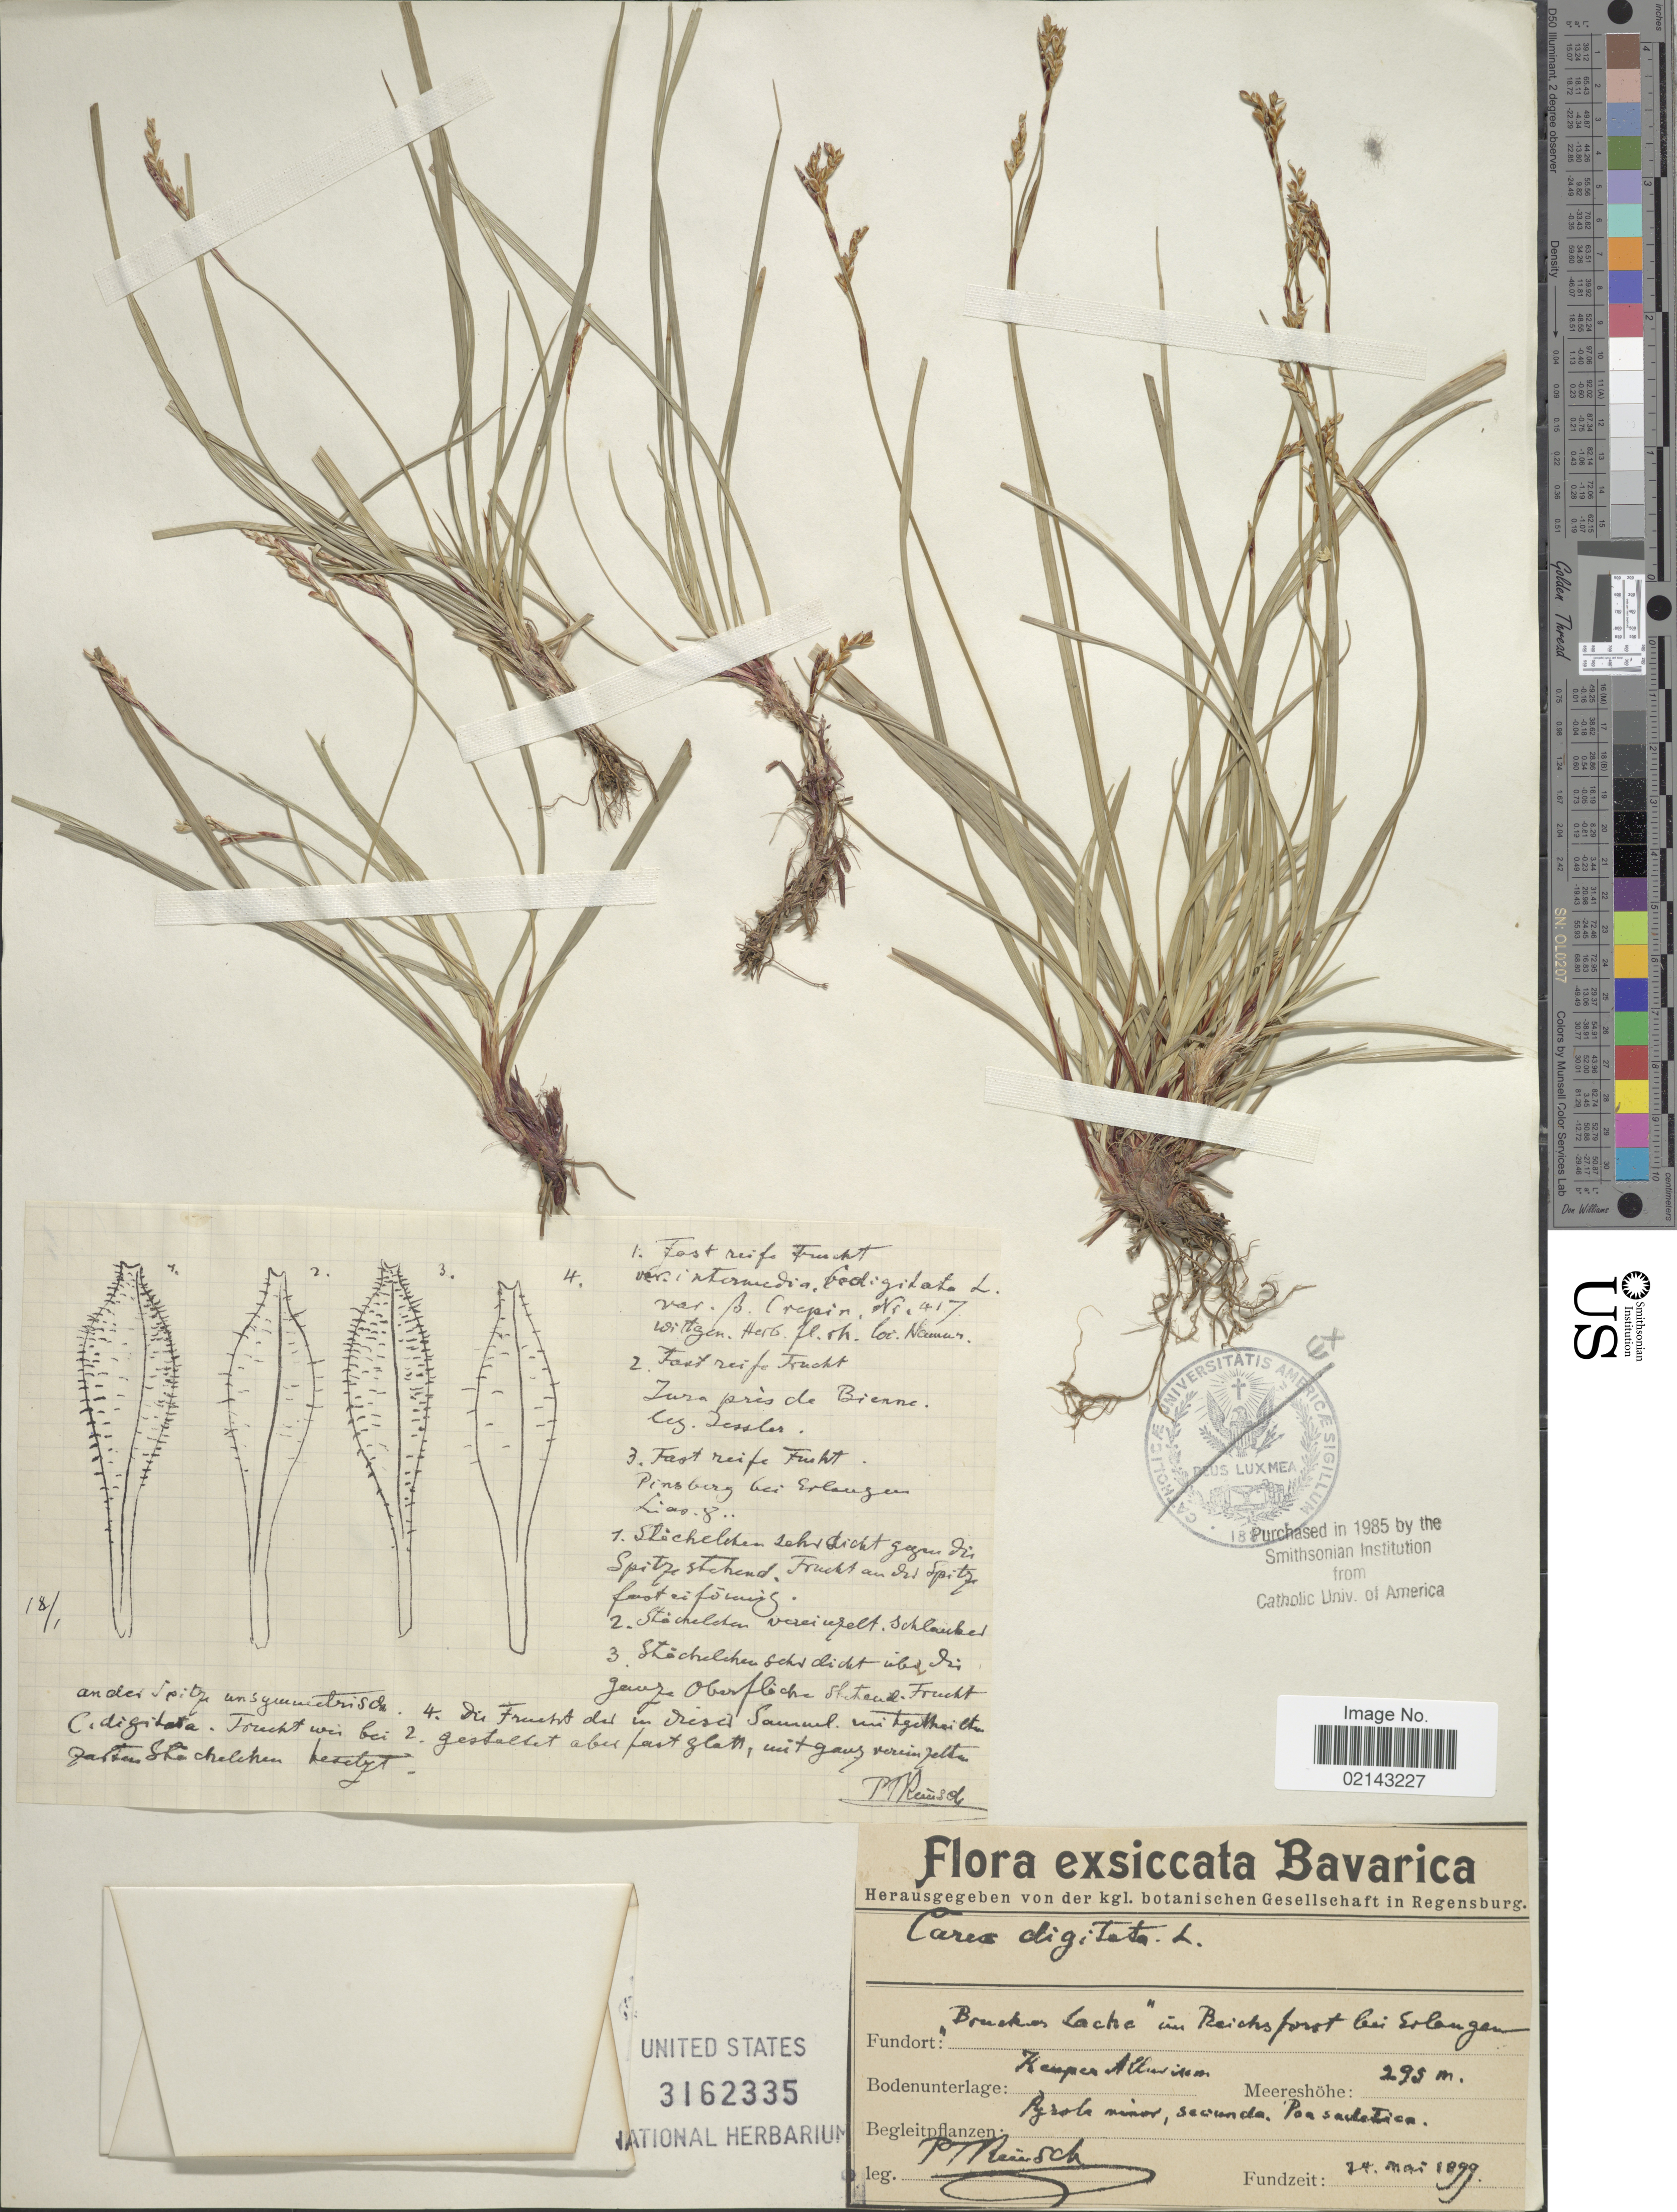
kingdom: Plantae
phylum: Tracheophyta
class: Liliopsida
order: Poales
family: Cyperaceae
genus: Carex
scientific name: Carex digitata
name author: L.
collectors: P. Reinsch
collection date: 1899-05-24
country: Germany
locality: Bavarica, ,,Brucknes Lache' in Reichsforest bei Golanger, Bodenunterlage: Kemper All [illegible text]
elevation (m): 295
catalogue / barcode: US 3162335